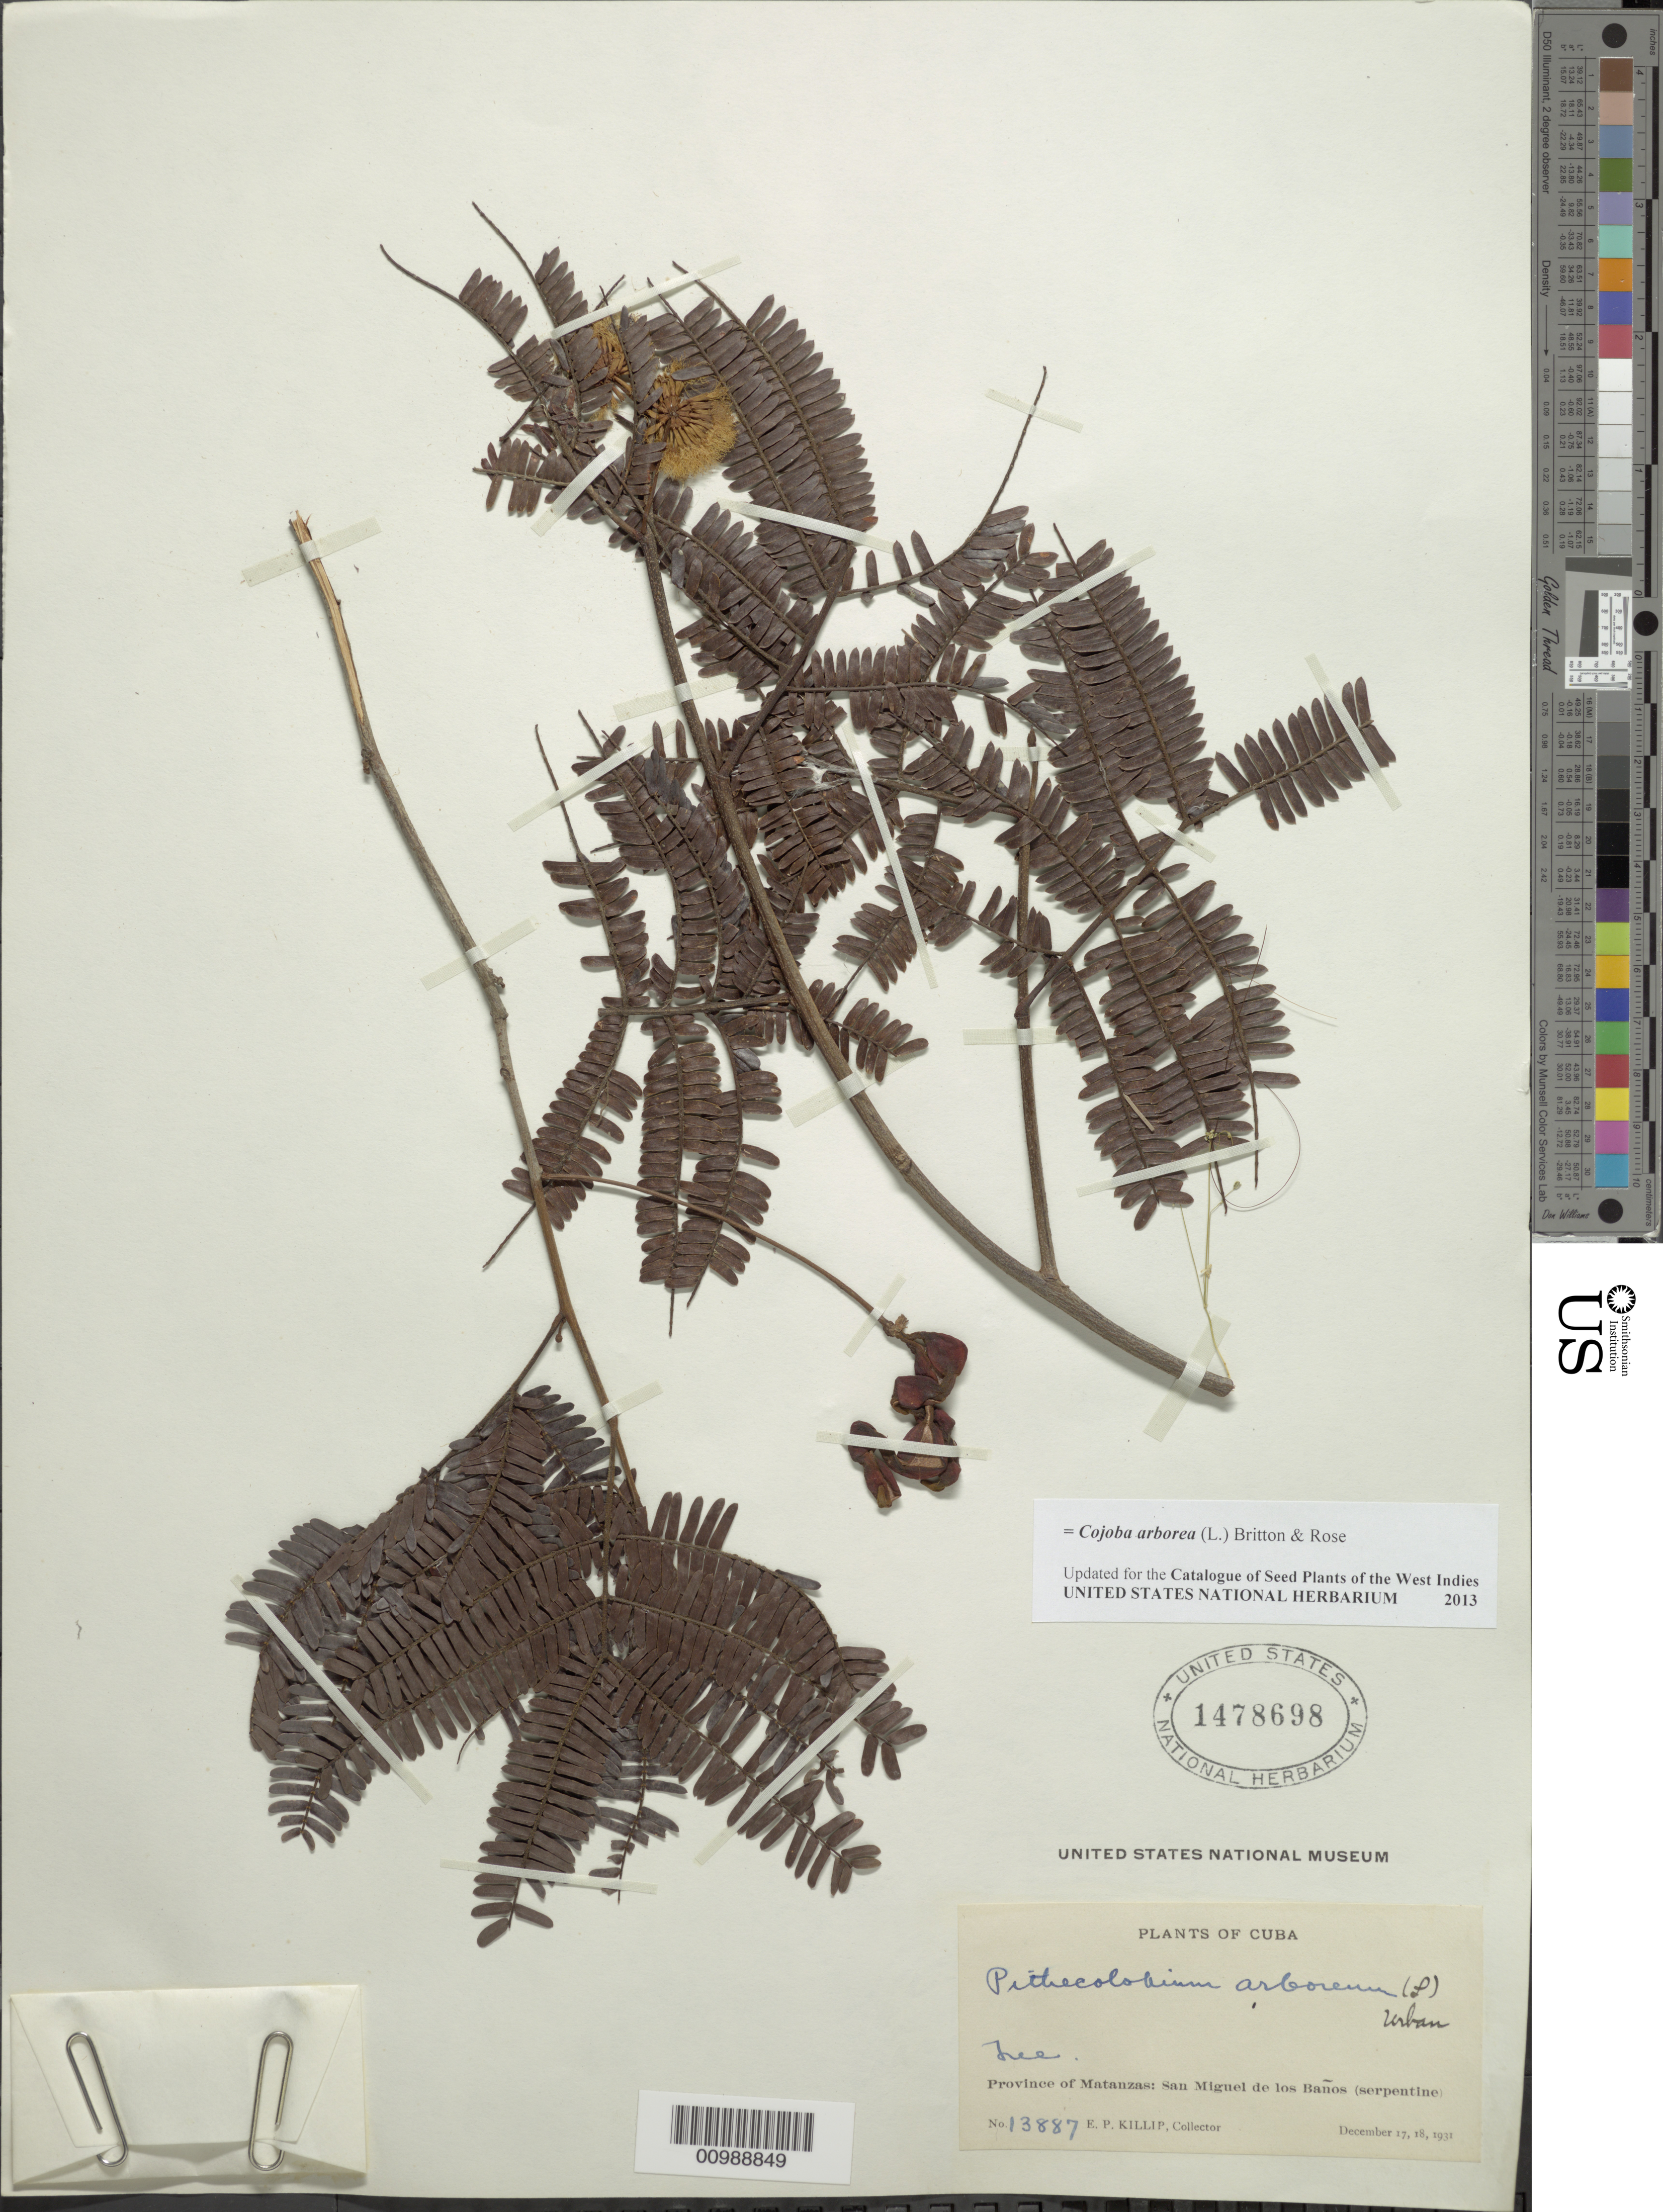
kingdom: Plantae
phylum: Tracheophyta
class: Magnoliopsida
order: Fabales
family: Fabaceae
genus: Cojoba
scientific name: Cojoba arborea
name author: (L.) Britton & Rose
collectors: E. P. Killip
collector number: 13887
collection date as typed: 17 Dec 1931 and 18 Dec 1931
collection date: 1931-12-17,1931-12-18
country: Cuba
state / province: Matanzas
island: Cuba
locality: San Miguel de los Baños, serpentine soil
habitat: Serpentine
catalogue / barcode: US 1478698